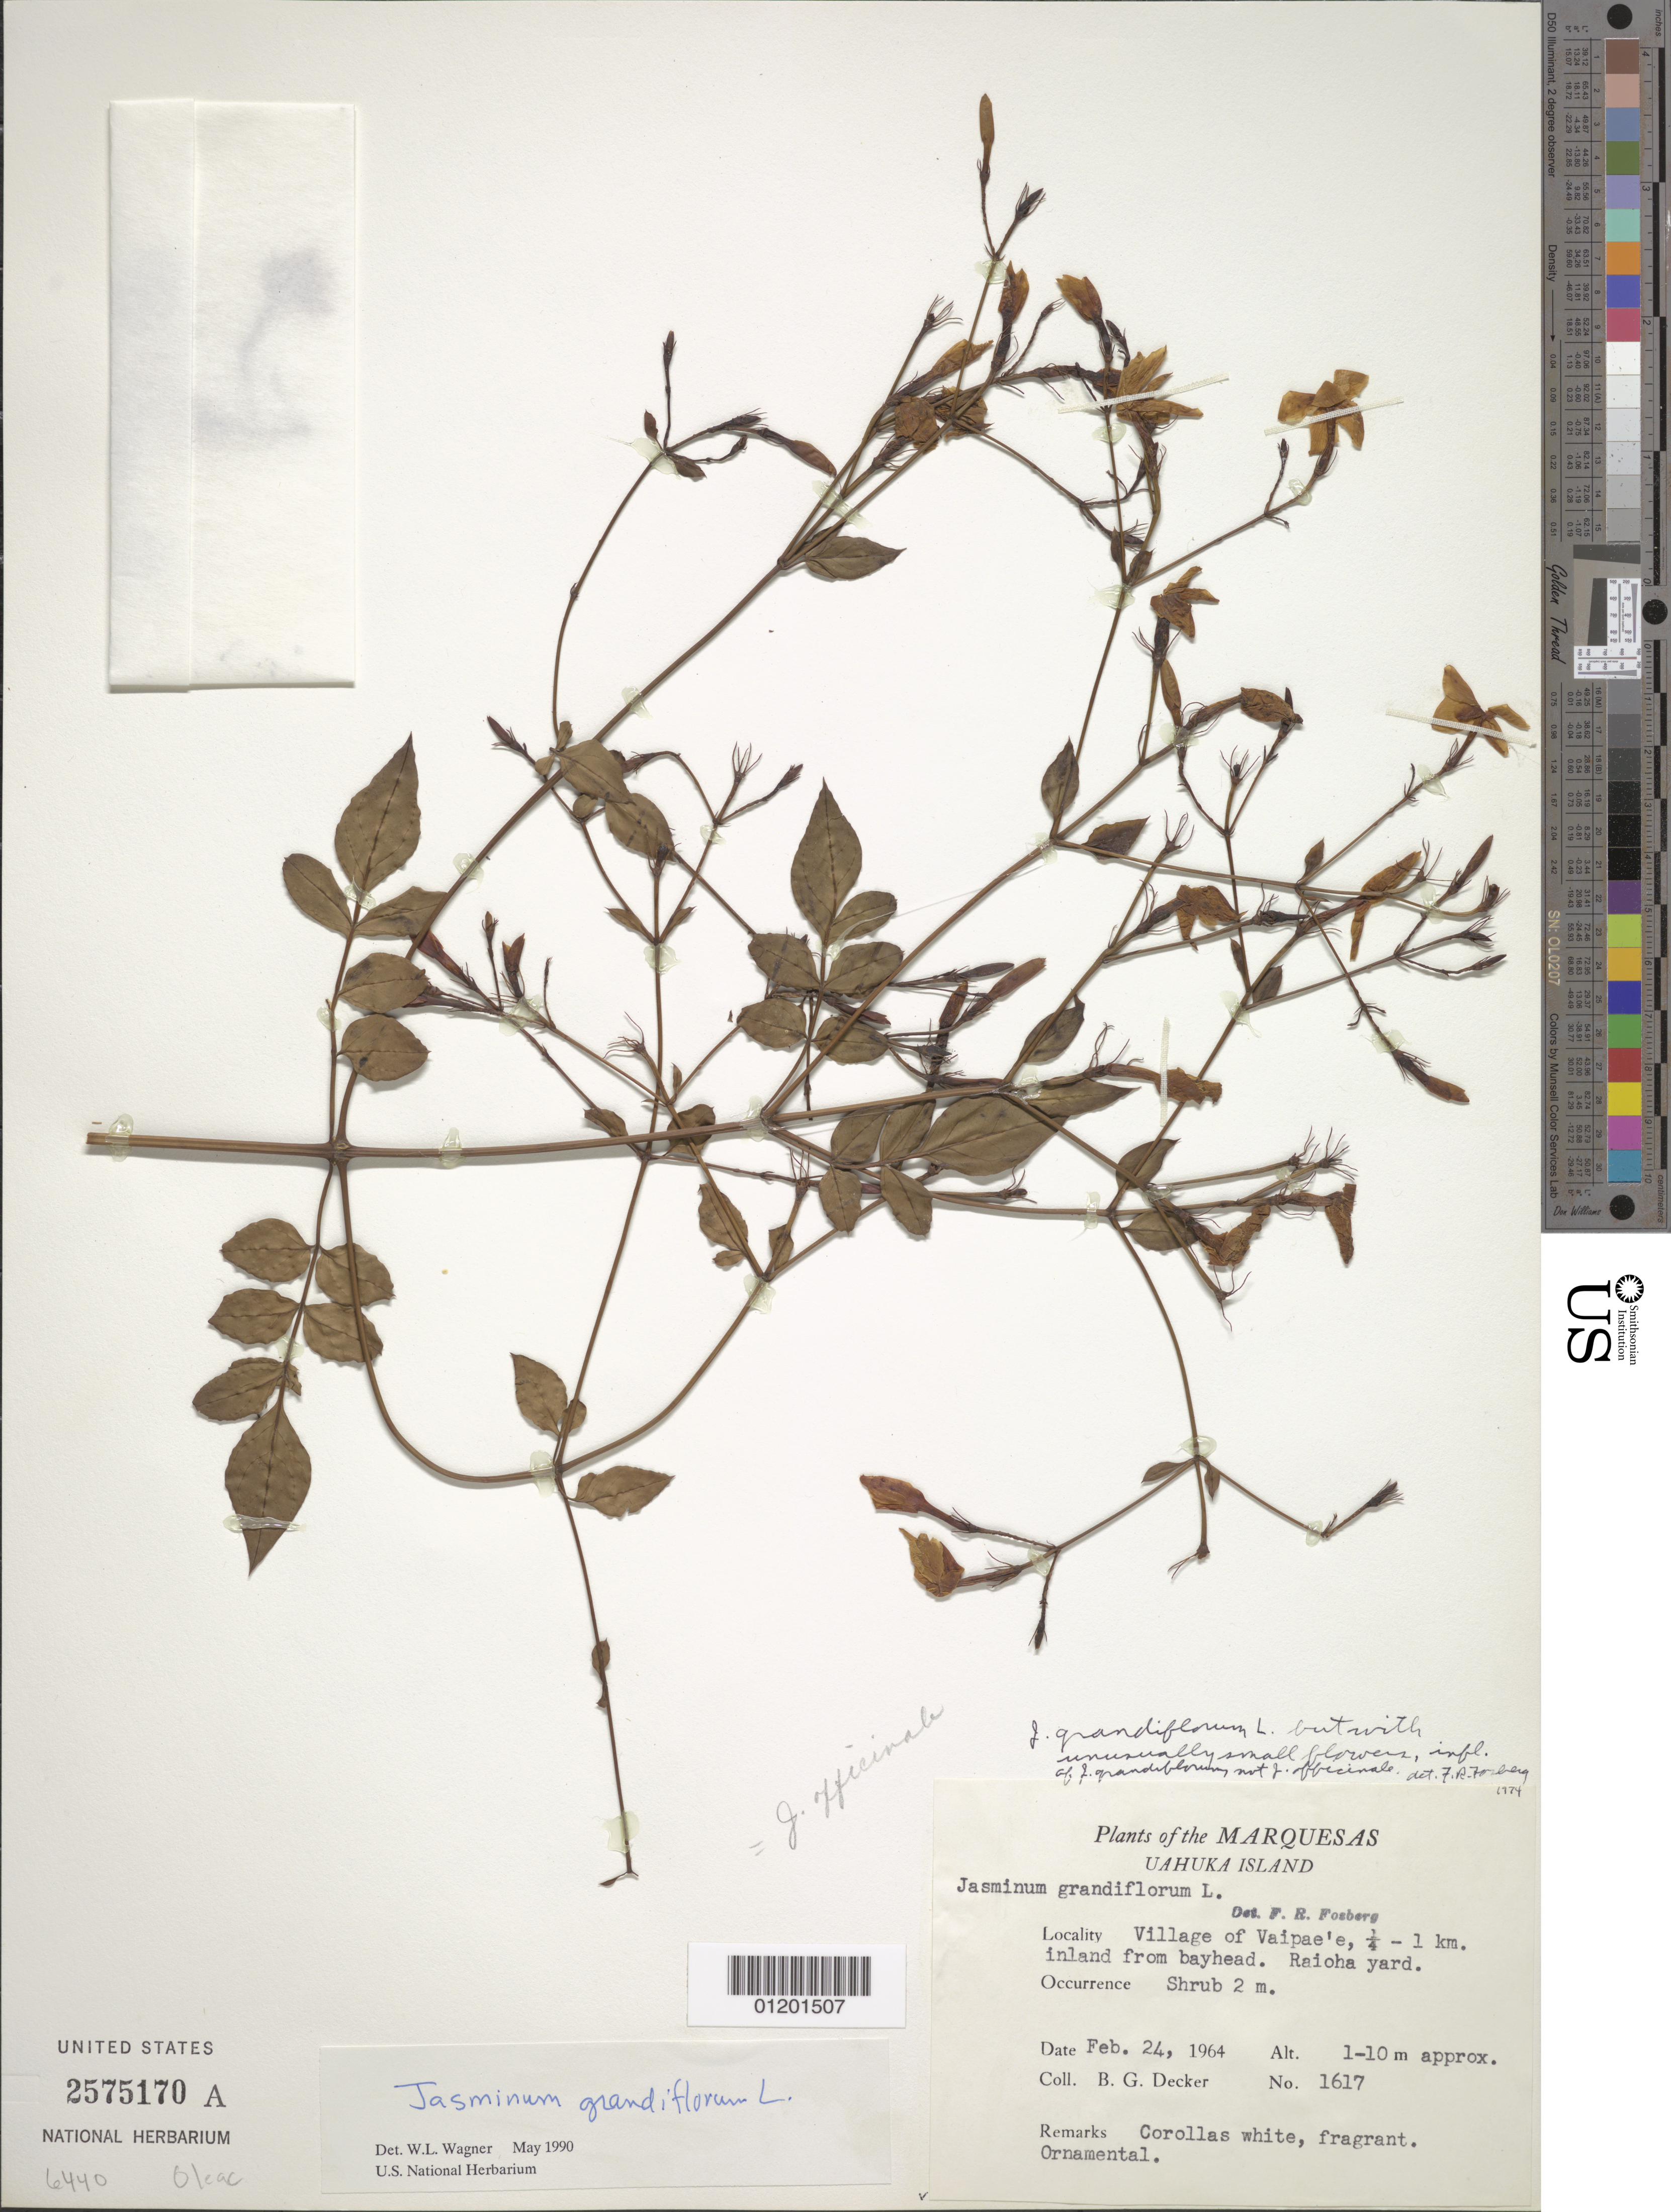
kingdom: Plantae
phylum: Tracheophyta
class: Magnoliopsida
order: Lamiales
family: Oleaceae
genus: Jasminum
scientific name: Jasminum grandiflorum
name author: L.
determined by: Wagner, W. L., (BOT), Smithsonian Institution - National Museum of Natural History (UNITED STATES)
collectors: B. G. Decker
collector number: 1617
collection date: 1964-02-24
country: French Polynesia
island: Ua Huka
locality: Vaipae'e village, 0.25-1 km inland from bayhead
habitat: Raioha yard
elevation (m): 1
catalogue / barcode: US 2575170A